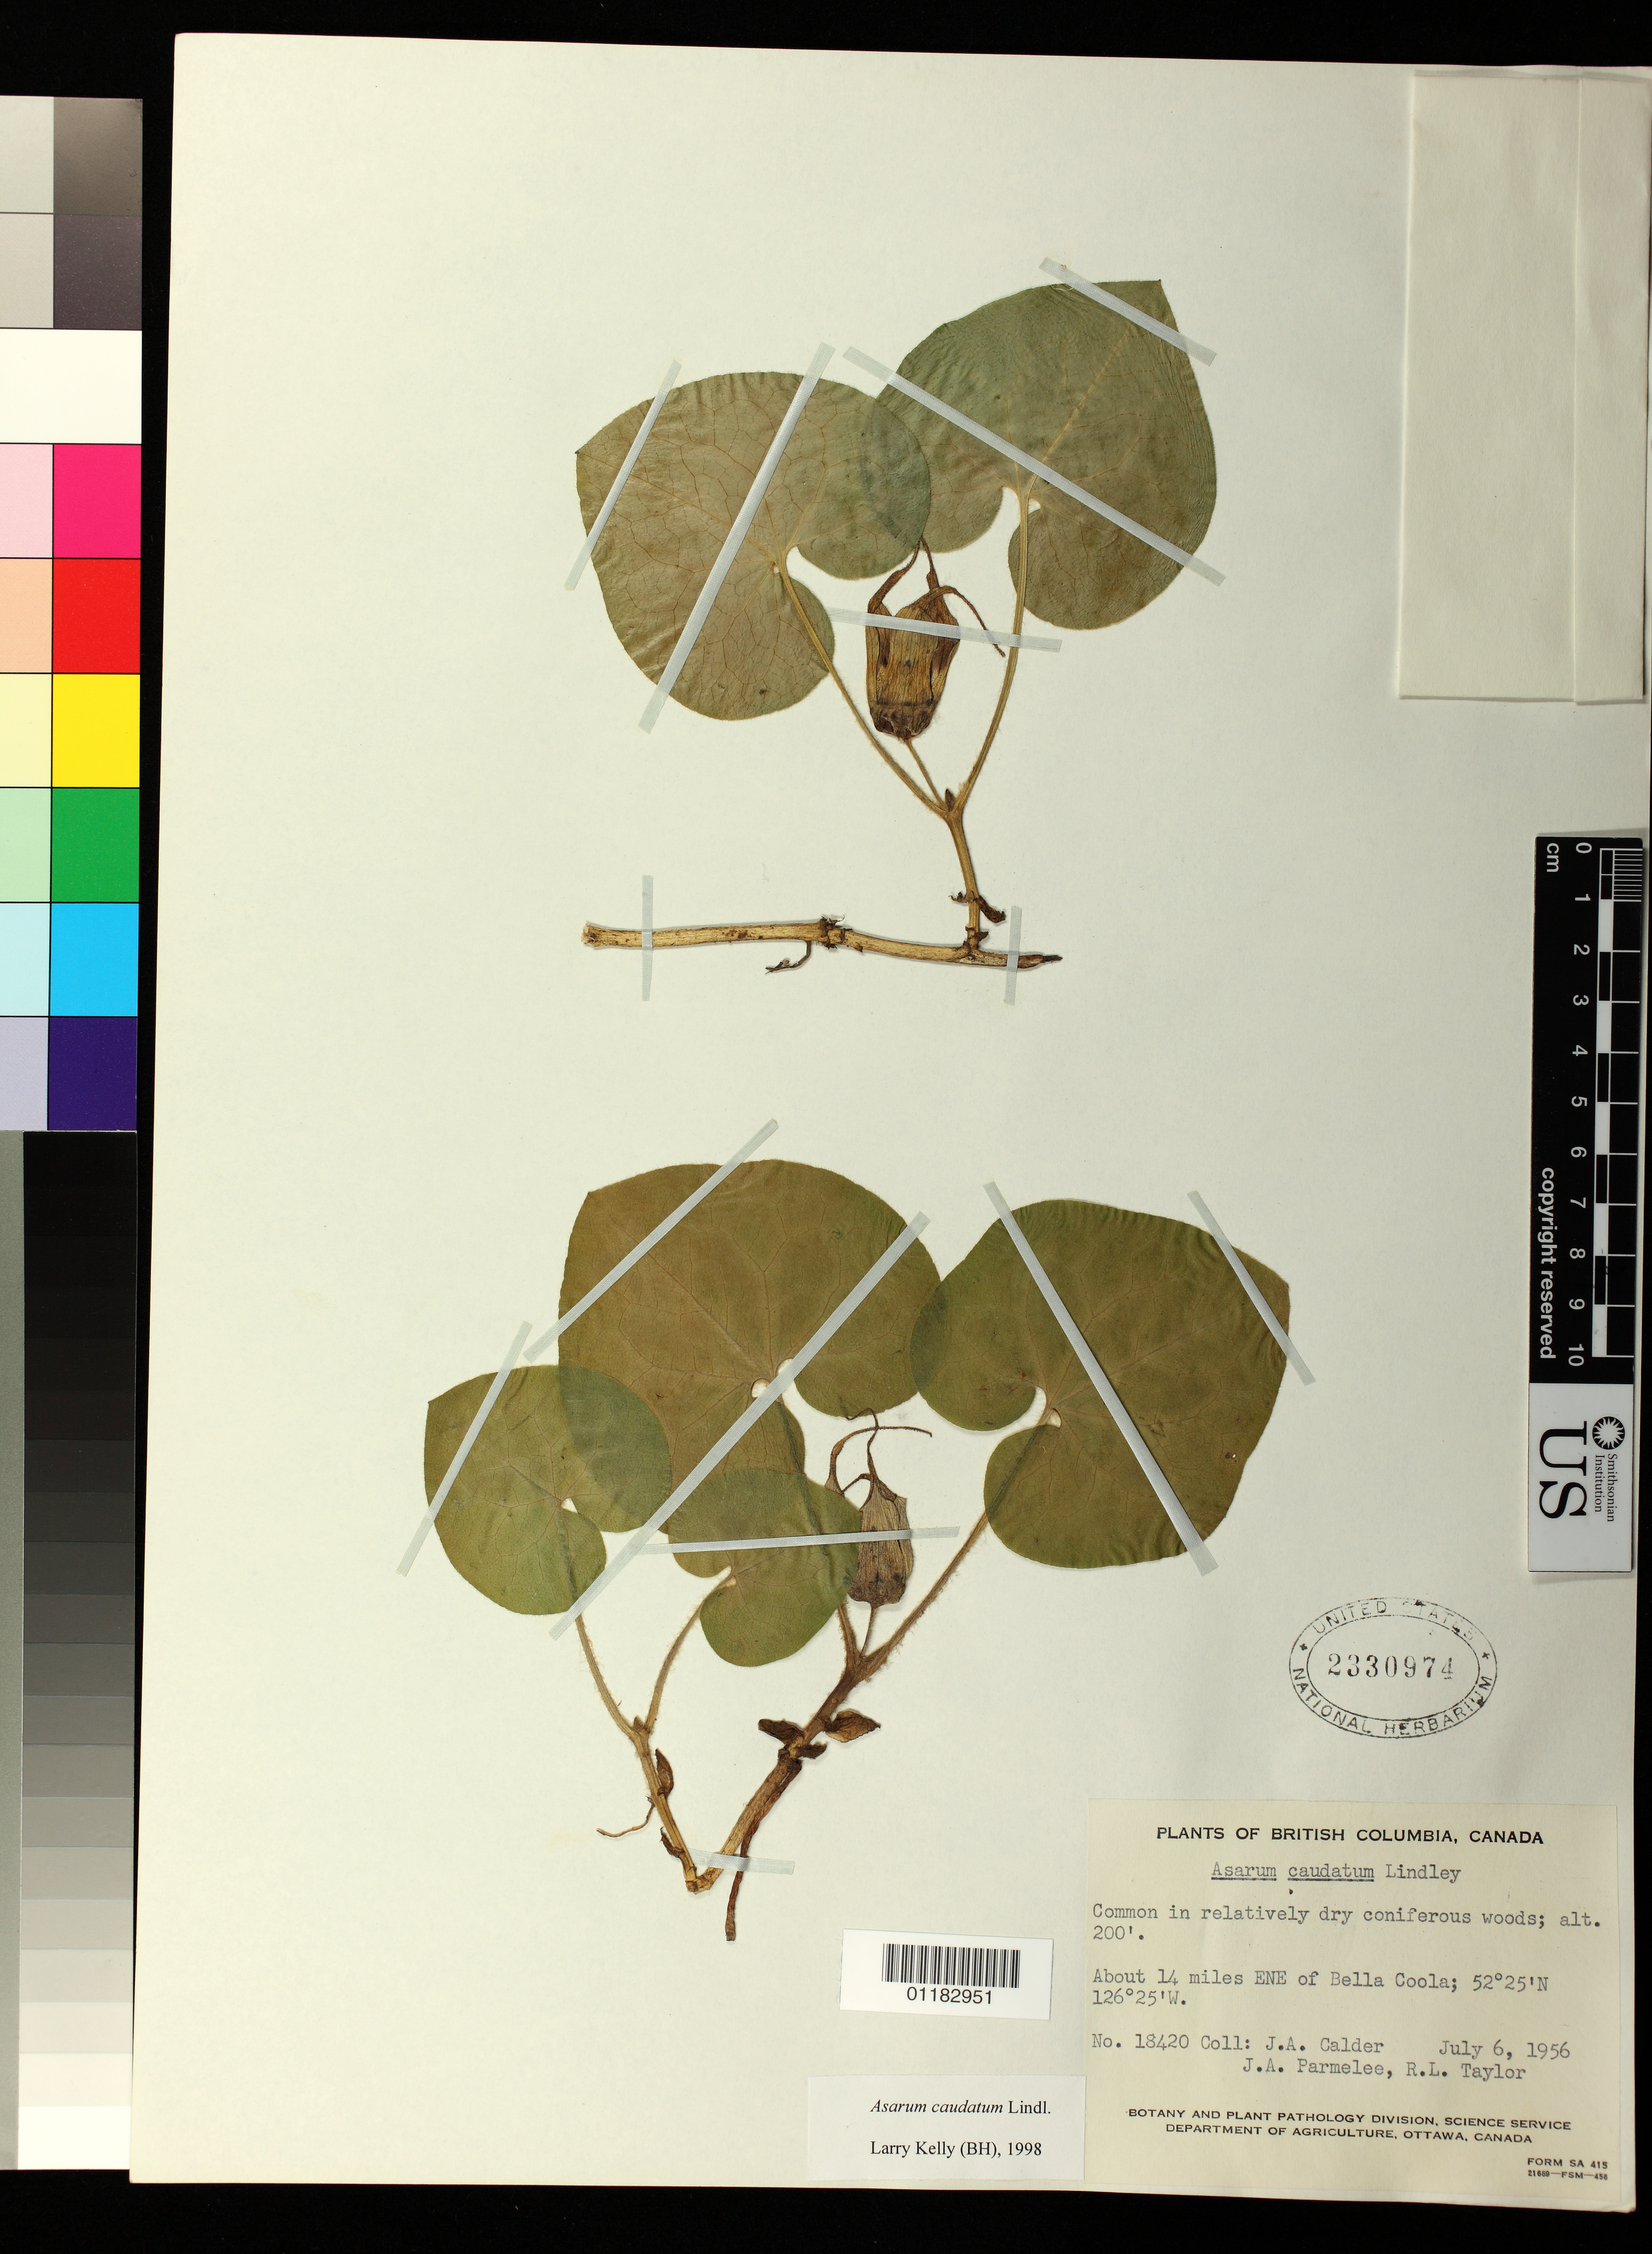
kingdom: Plantae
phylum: Tracheophyta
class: Magnoliopsida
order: Piperales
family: Aristolochiaceae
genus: Asarum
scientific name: Asarum canadense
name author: L.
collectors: J. A. Calder, J. A. Parmelee & R. L. Taylor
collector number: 18420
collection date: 1956-07-06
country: Canada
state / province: British Columbia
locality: About 14 miles ENE of Bella Coola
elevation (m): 61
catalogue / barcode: US 2330974